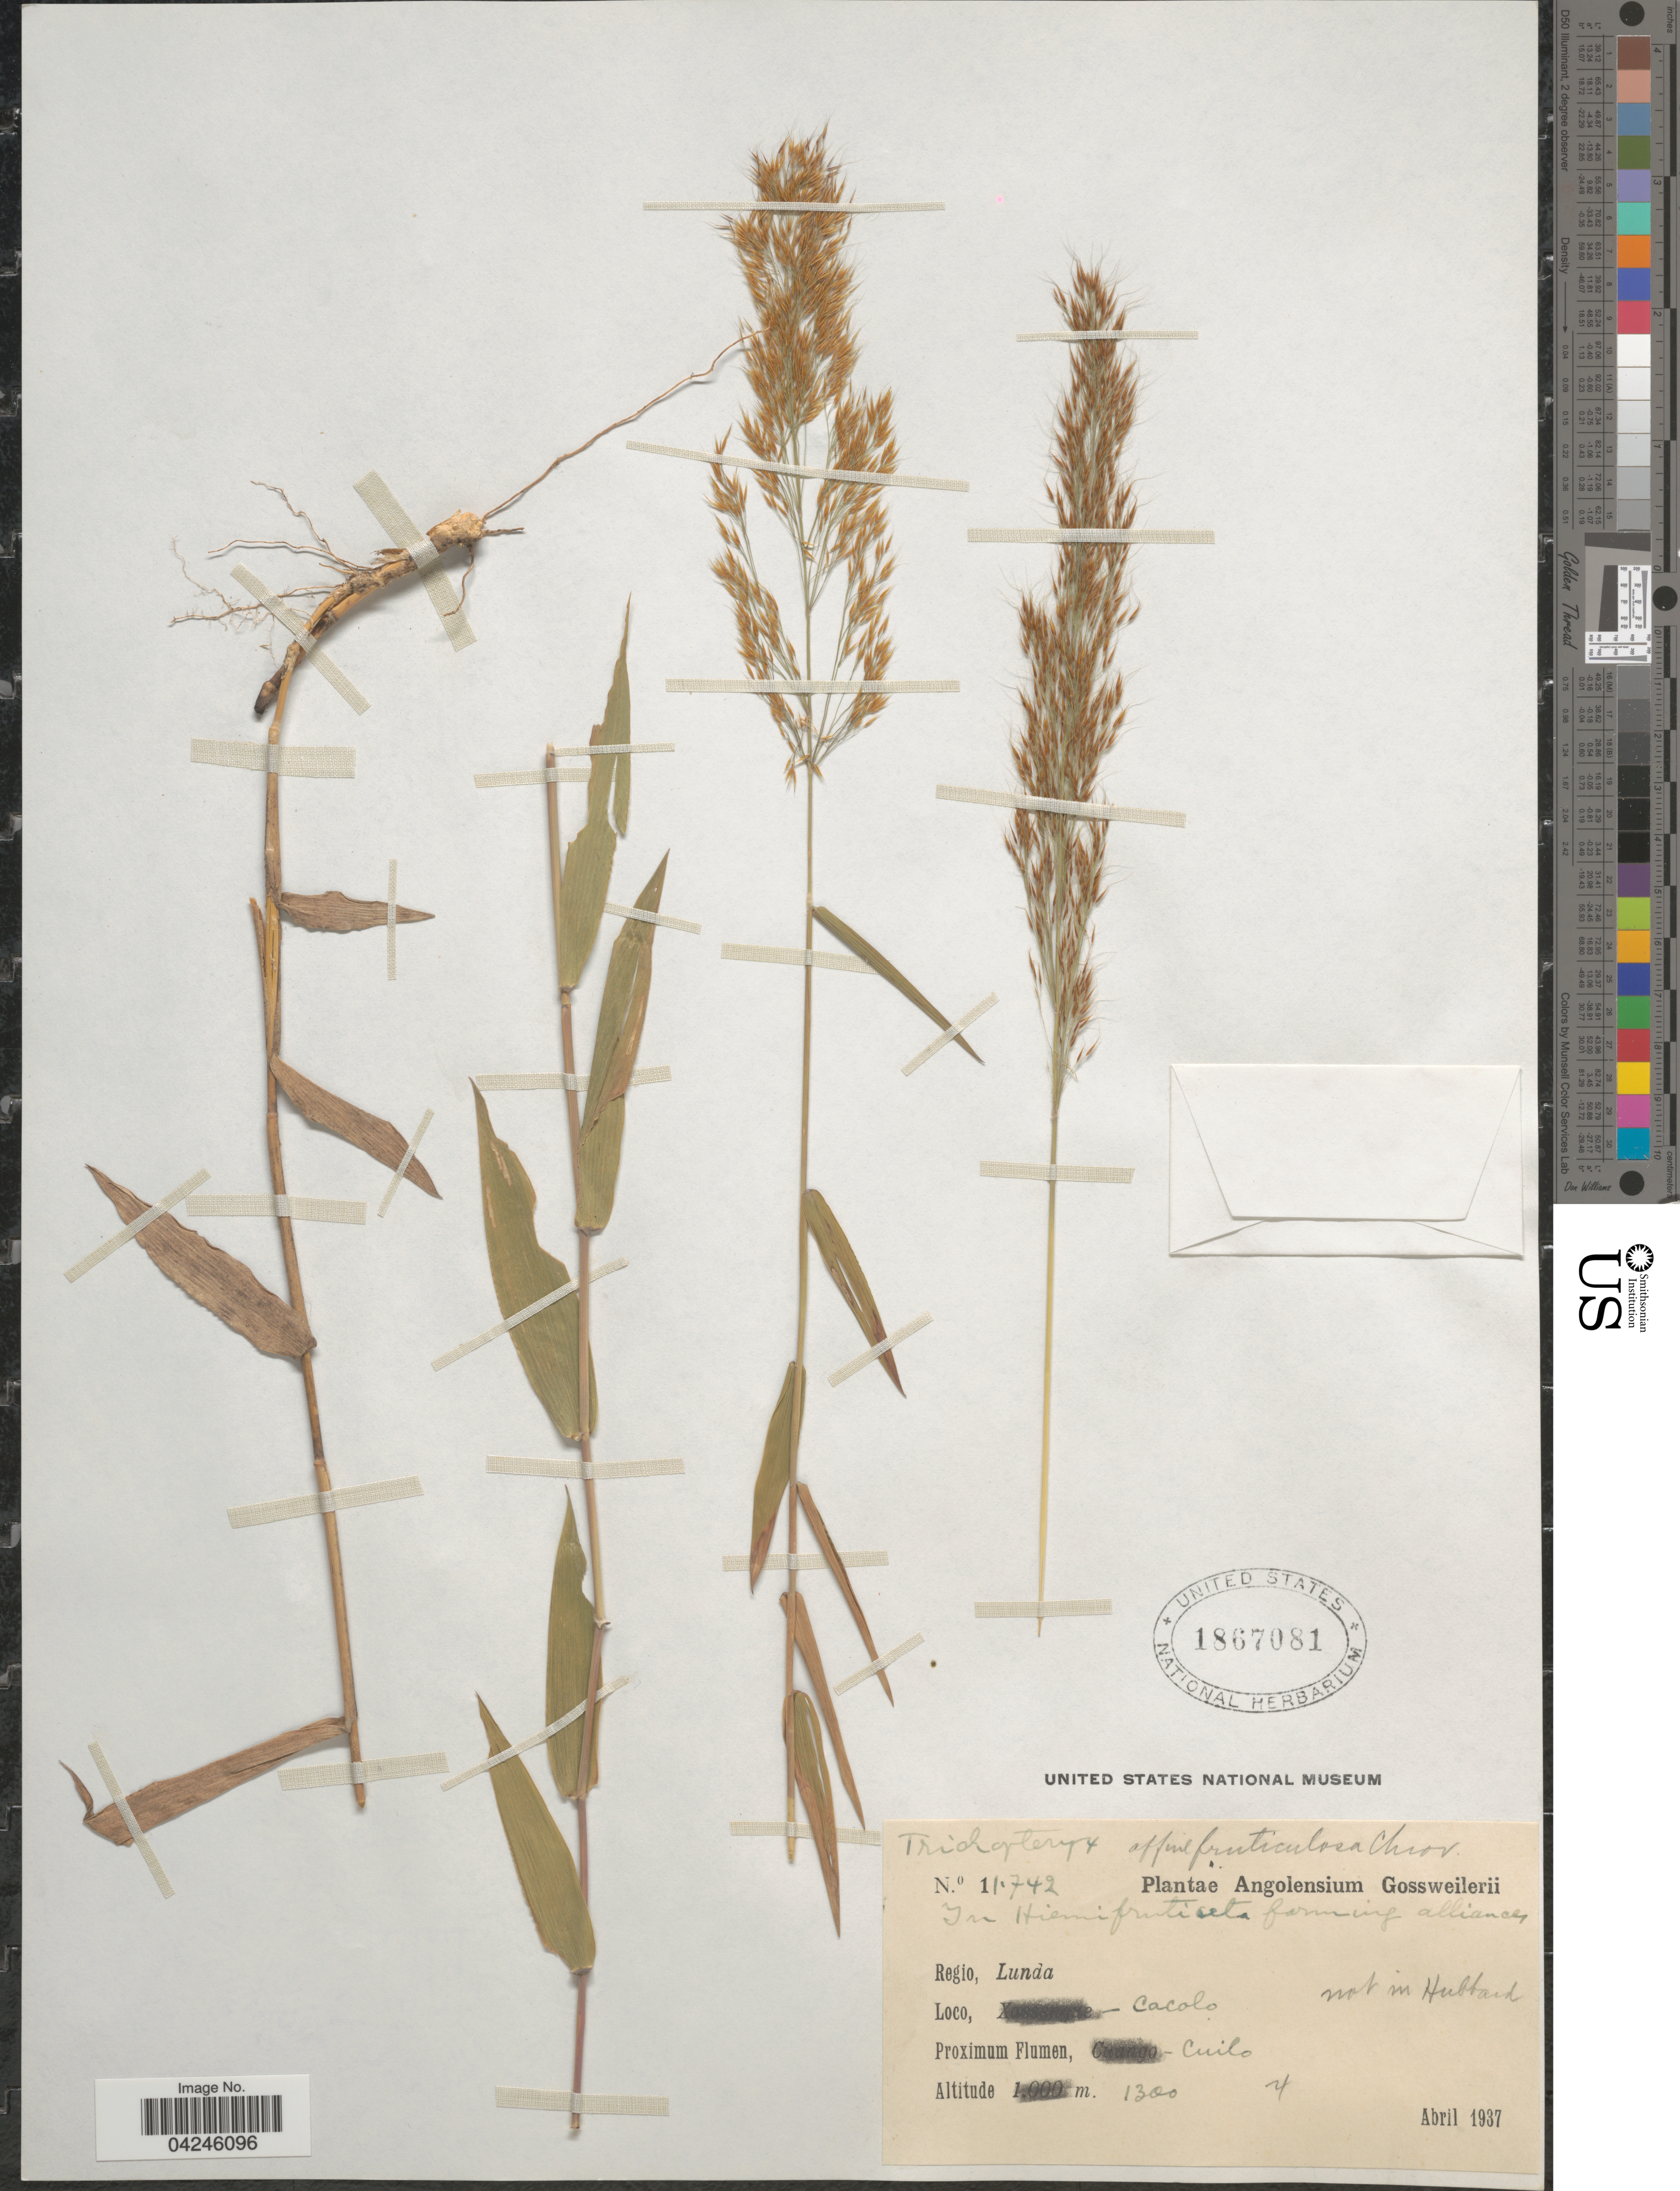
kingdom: Plantae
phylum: Tracheophyta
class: Liliopsida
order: Poales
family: Poaceae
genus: Trichopteryx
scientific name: Trichopteryx fruticulosa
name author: Chiov.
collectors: -. Gossweiler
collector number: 11742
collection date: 1937-04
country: Angola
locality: Regio, Lunda. Cacolo. Proximum Flumen, Cuilo.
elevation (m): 1300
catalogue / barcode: US 1867081